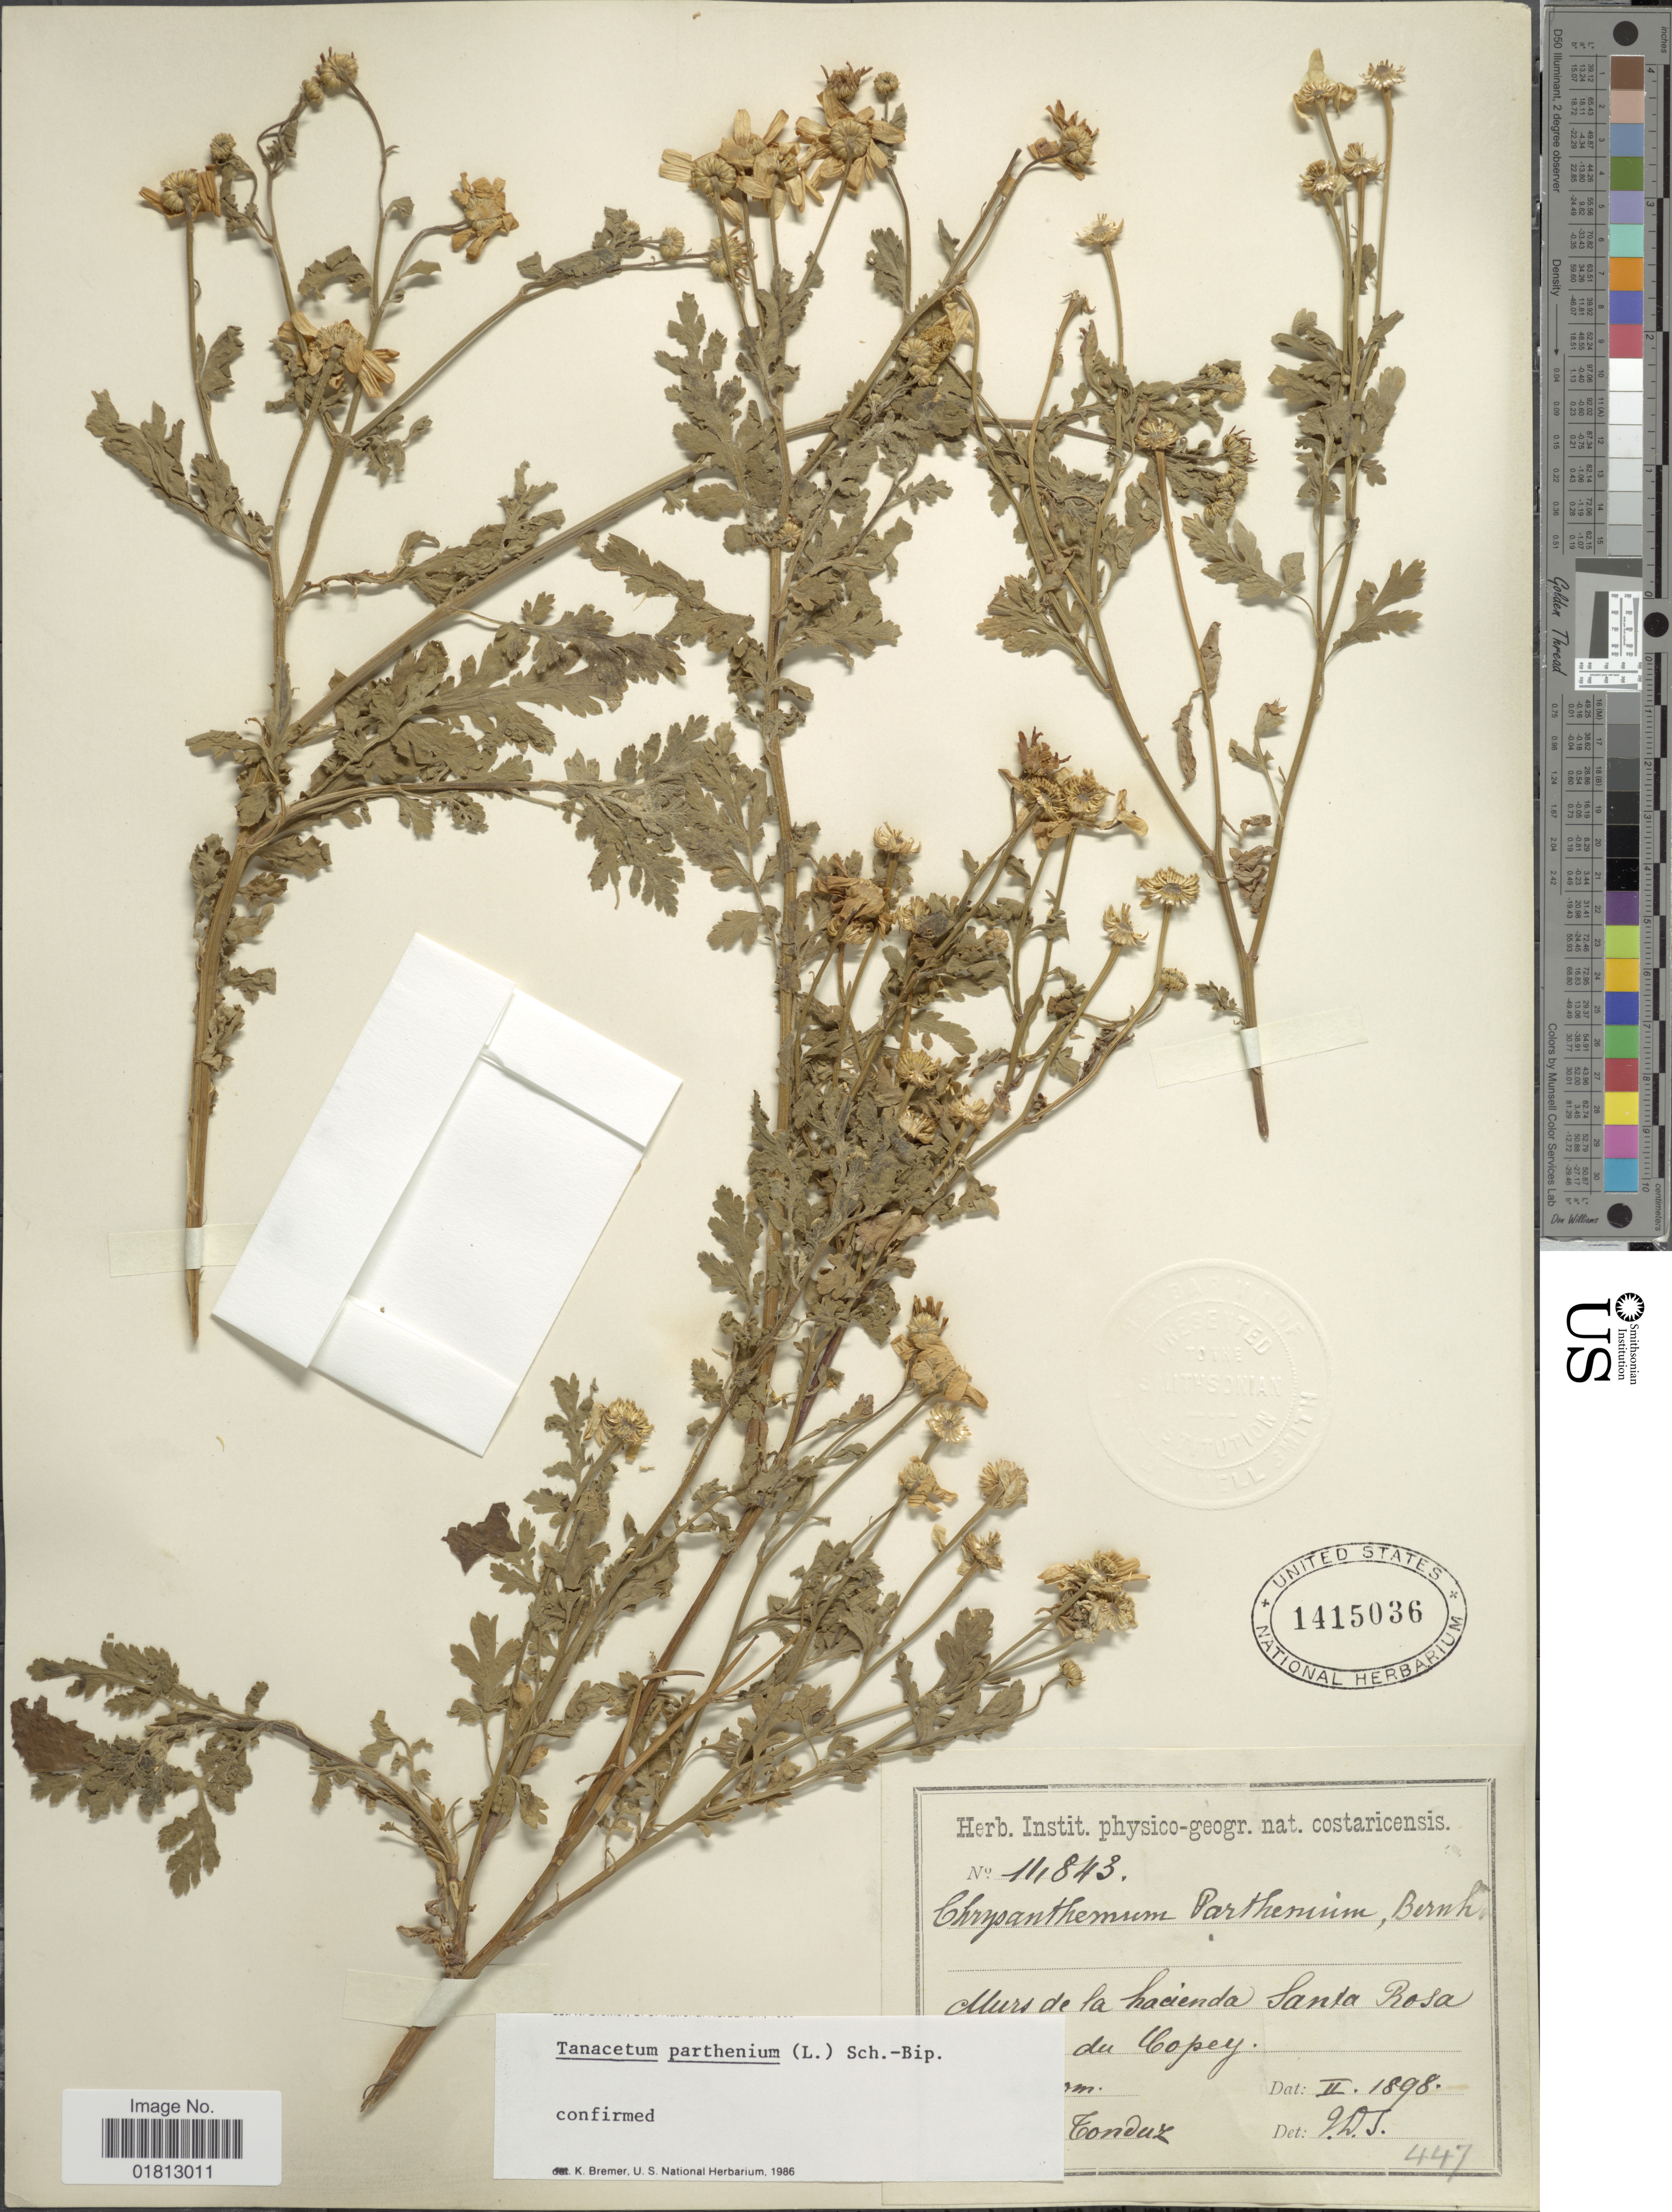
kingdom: Plantae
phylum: Tracheophyta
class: Magnoliopsida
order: Asterales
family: Asteraceae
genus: Tanacetum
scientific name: Tanacetum parthenium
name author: (L.) Sch. Bip.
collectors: A. Tonduz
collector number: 14843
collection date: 1898-02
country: Costa Rica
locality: Murs de la hacienda Santa Rosa du Copey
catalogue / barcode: US 1415036